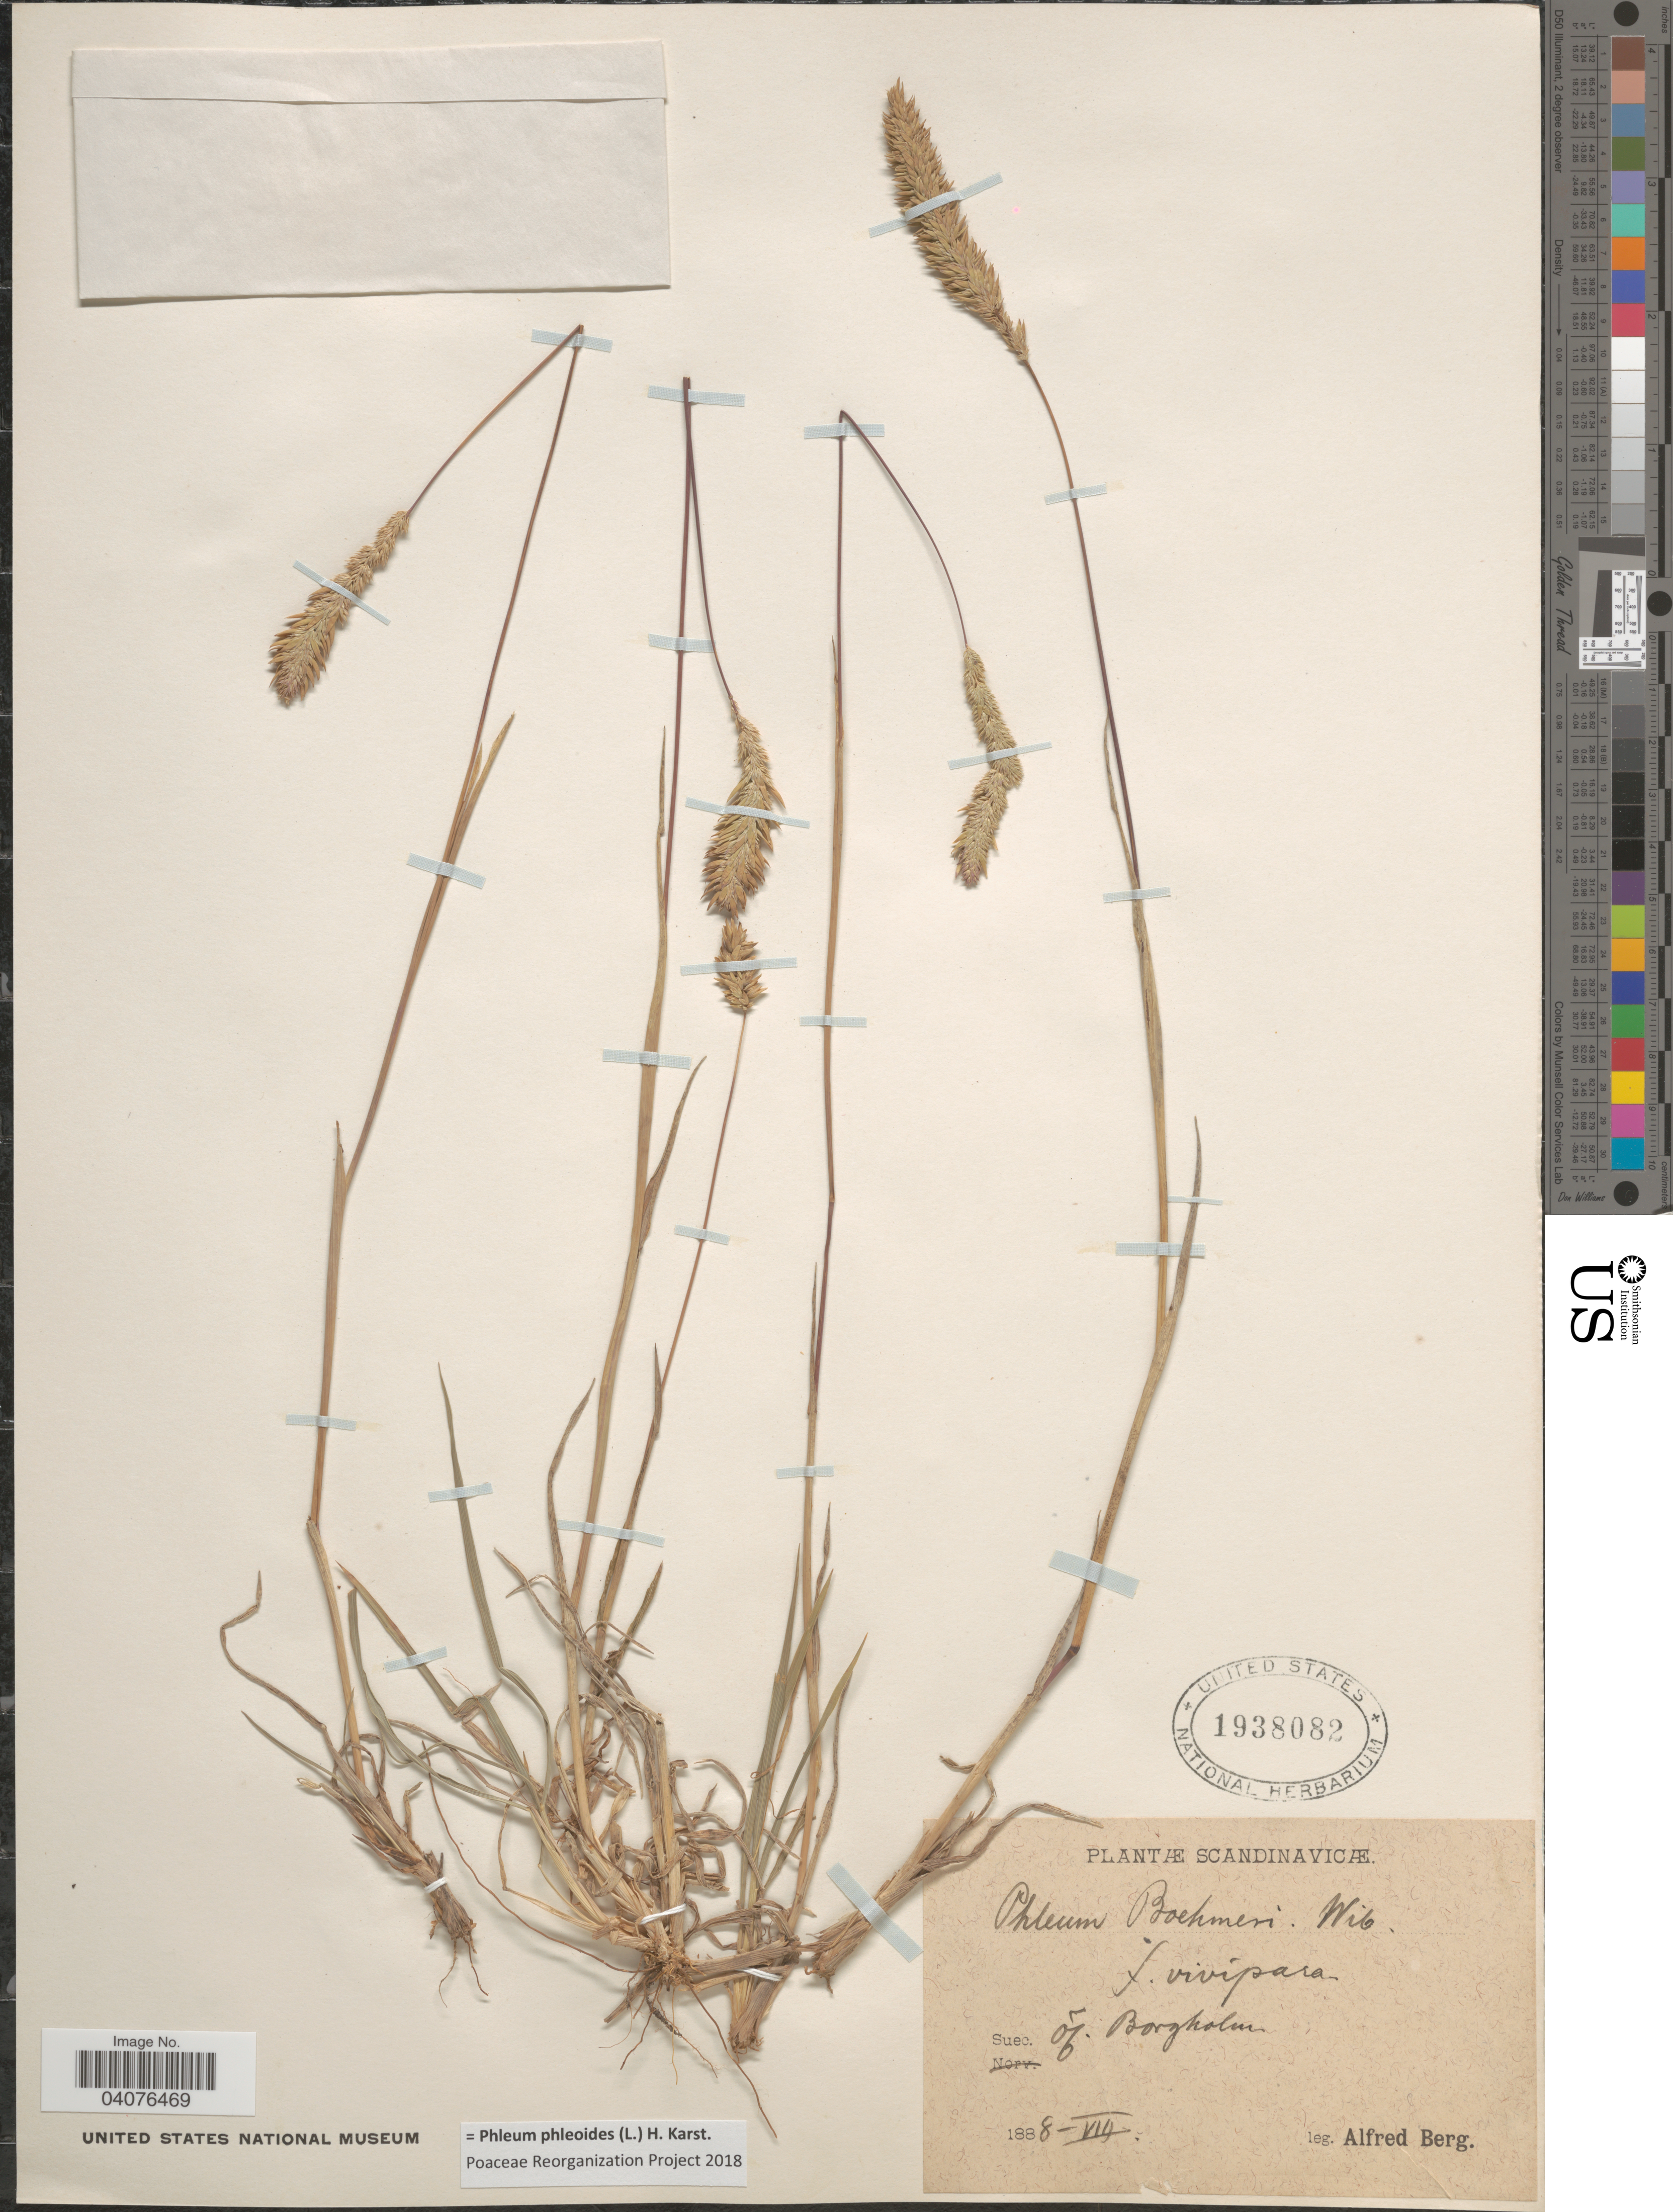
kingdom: Plantae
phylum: Tracheophyta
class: Liliopsida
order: Poales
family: Poaceae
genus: Phleum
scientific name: Phleum phleoides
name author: (L.) H. Karst.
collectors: A. Berg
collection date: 1888-08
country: Sweden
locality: Scandinavicæ. Suec. of Borgholm.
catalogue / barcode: US 1938082